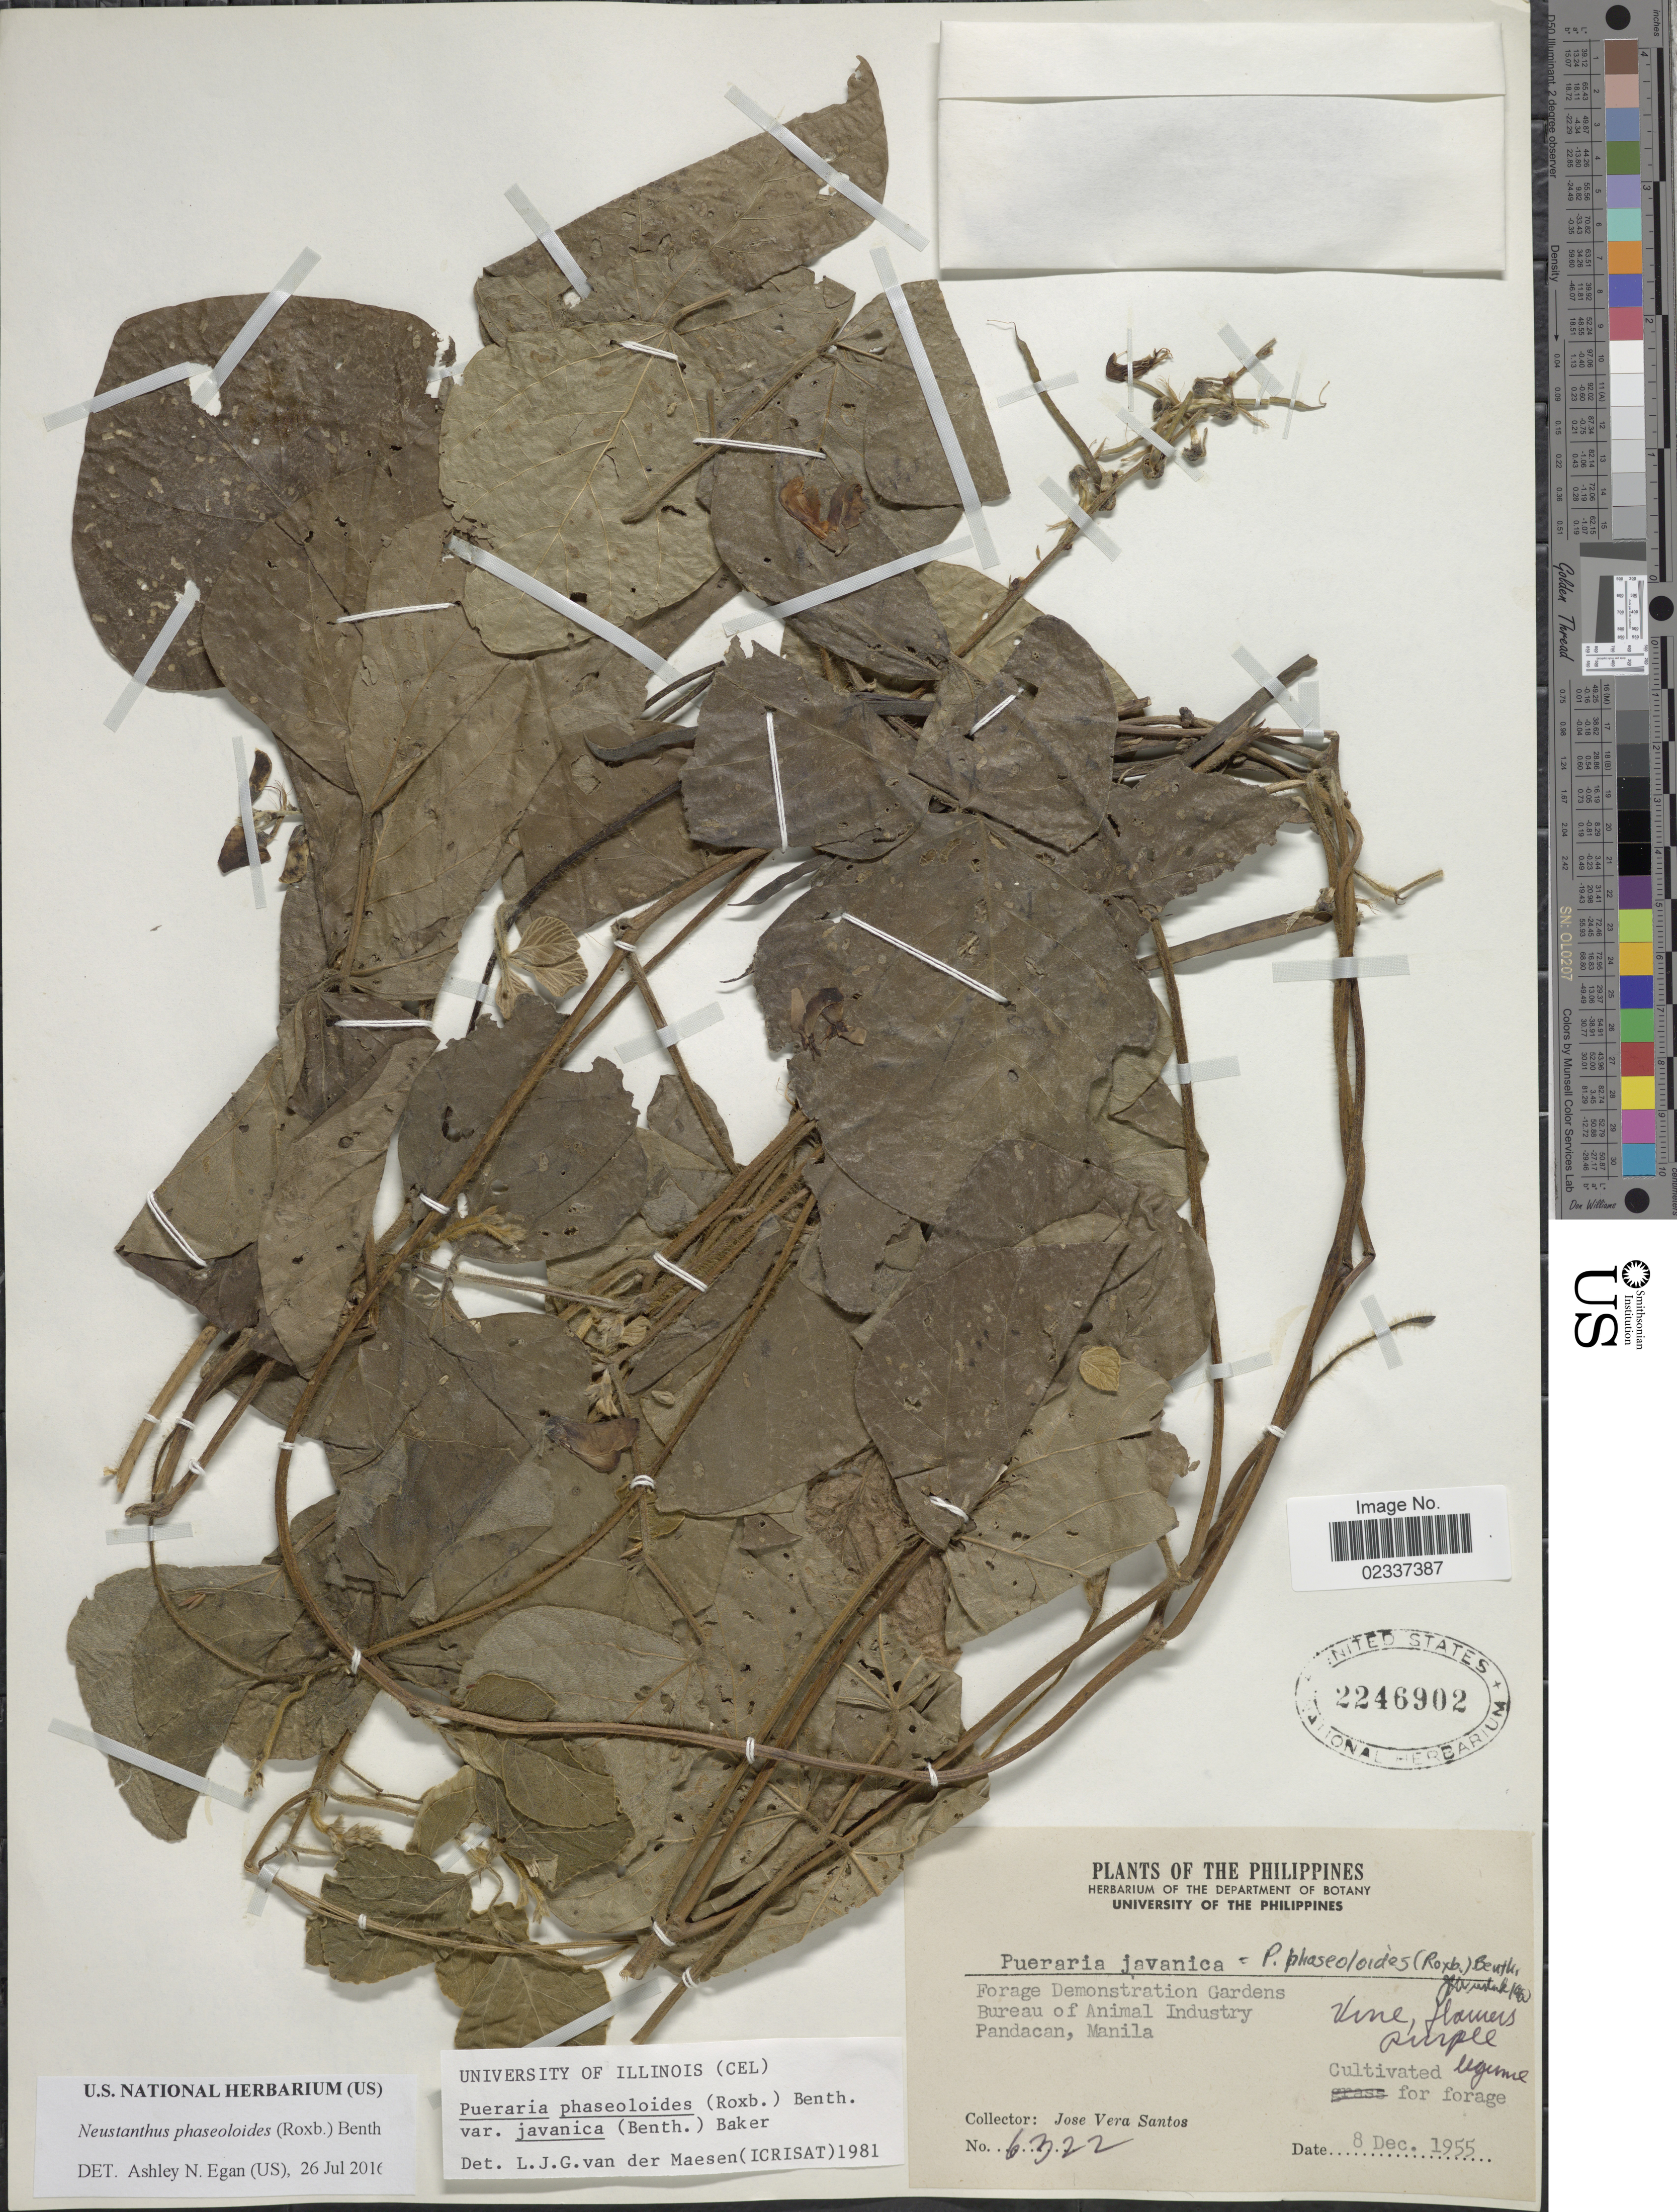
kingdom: Plantae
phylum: Tracheophyta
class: Magnoliopsida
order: Fabales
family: Fabaceae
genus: Neustanthus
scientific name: Neustanthus phaseoloides var. javanicus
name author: (Benth.) A.N. Egan & B. Pan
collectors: J. V. Santos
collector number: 6322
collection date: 1955-12-08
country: Philippines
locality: Bureau Demonstration Gardens, Bureau of Animal Industry, Pandacan, Manila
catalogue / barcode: US 2246902